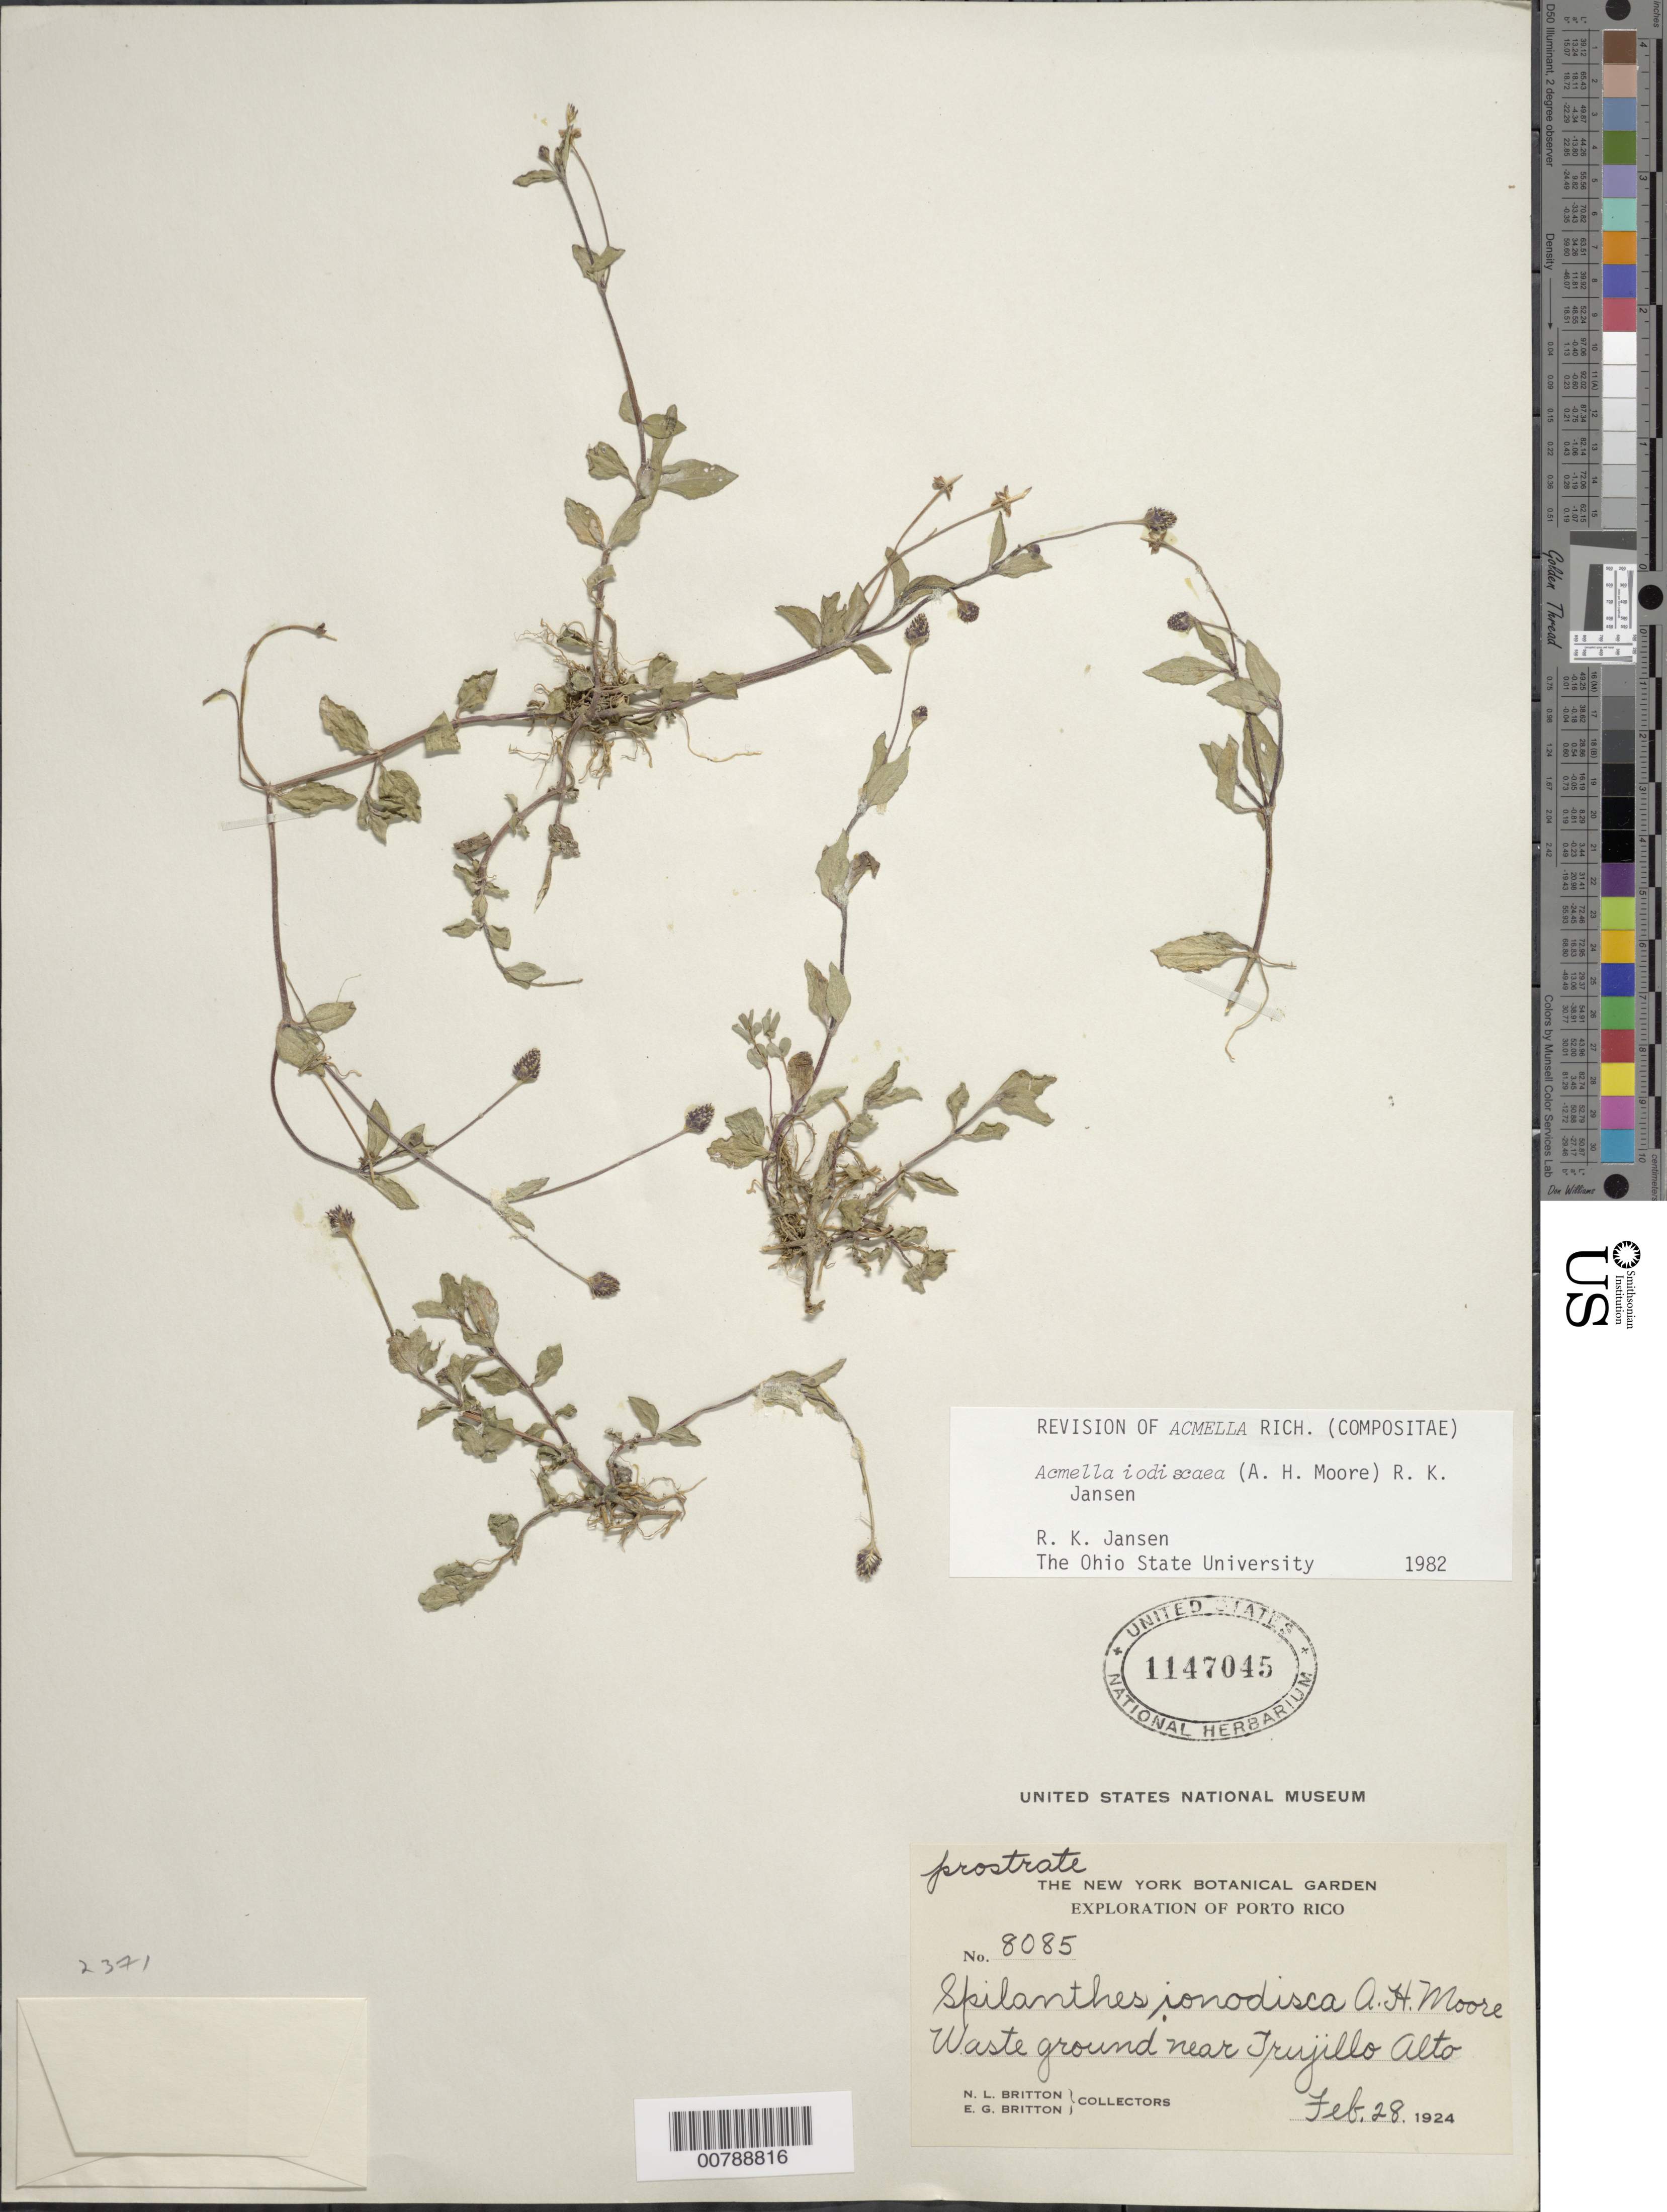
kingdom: Plantae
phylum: Tracheophyta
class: Magnoliopsida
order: Asterales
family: Asteraceae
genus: Acmella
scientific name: Acmella iodiscaea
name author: (A.H. Moore) R.K. Jansen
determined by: Jansen, R. K.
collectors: N. Britton & E. G. Britton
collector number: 8085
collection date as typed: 28 Feb 1924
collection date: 1924-02-28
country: Puerto Rico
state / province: Trujillo Alto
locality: Waste ground near Trujillo Alto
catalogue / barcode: US 1147045